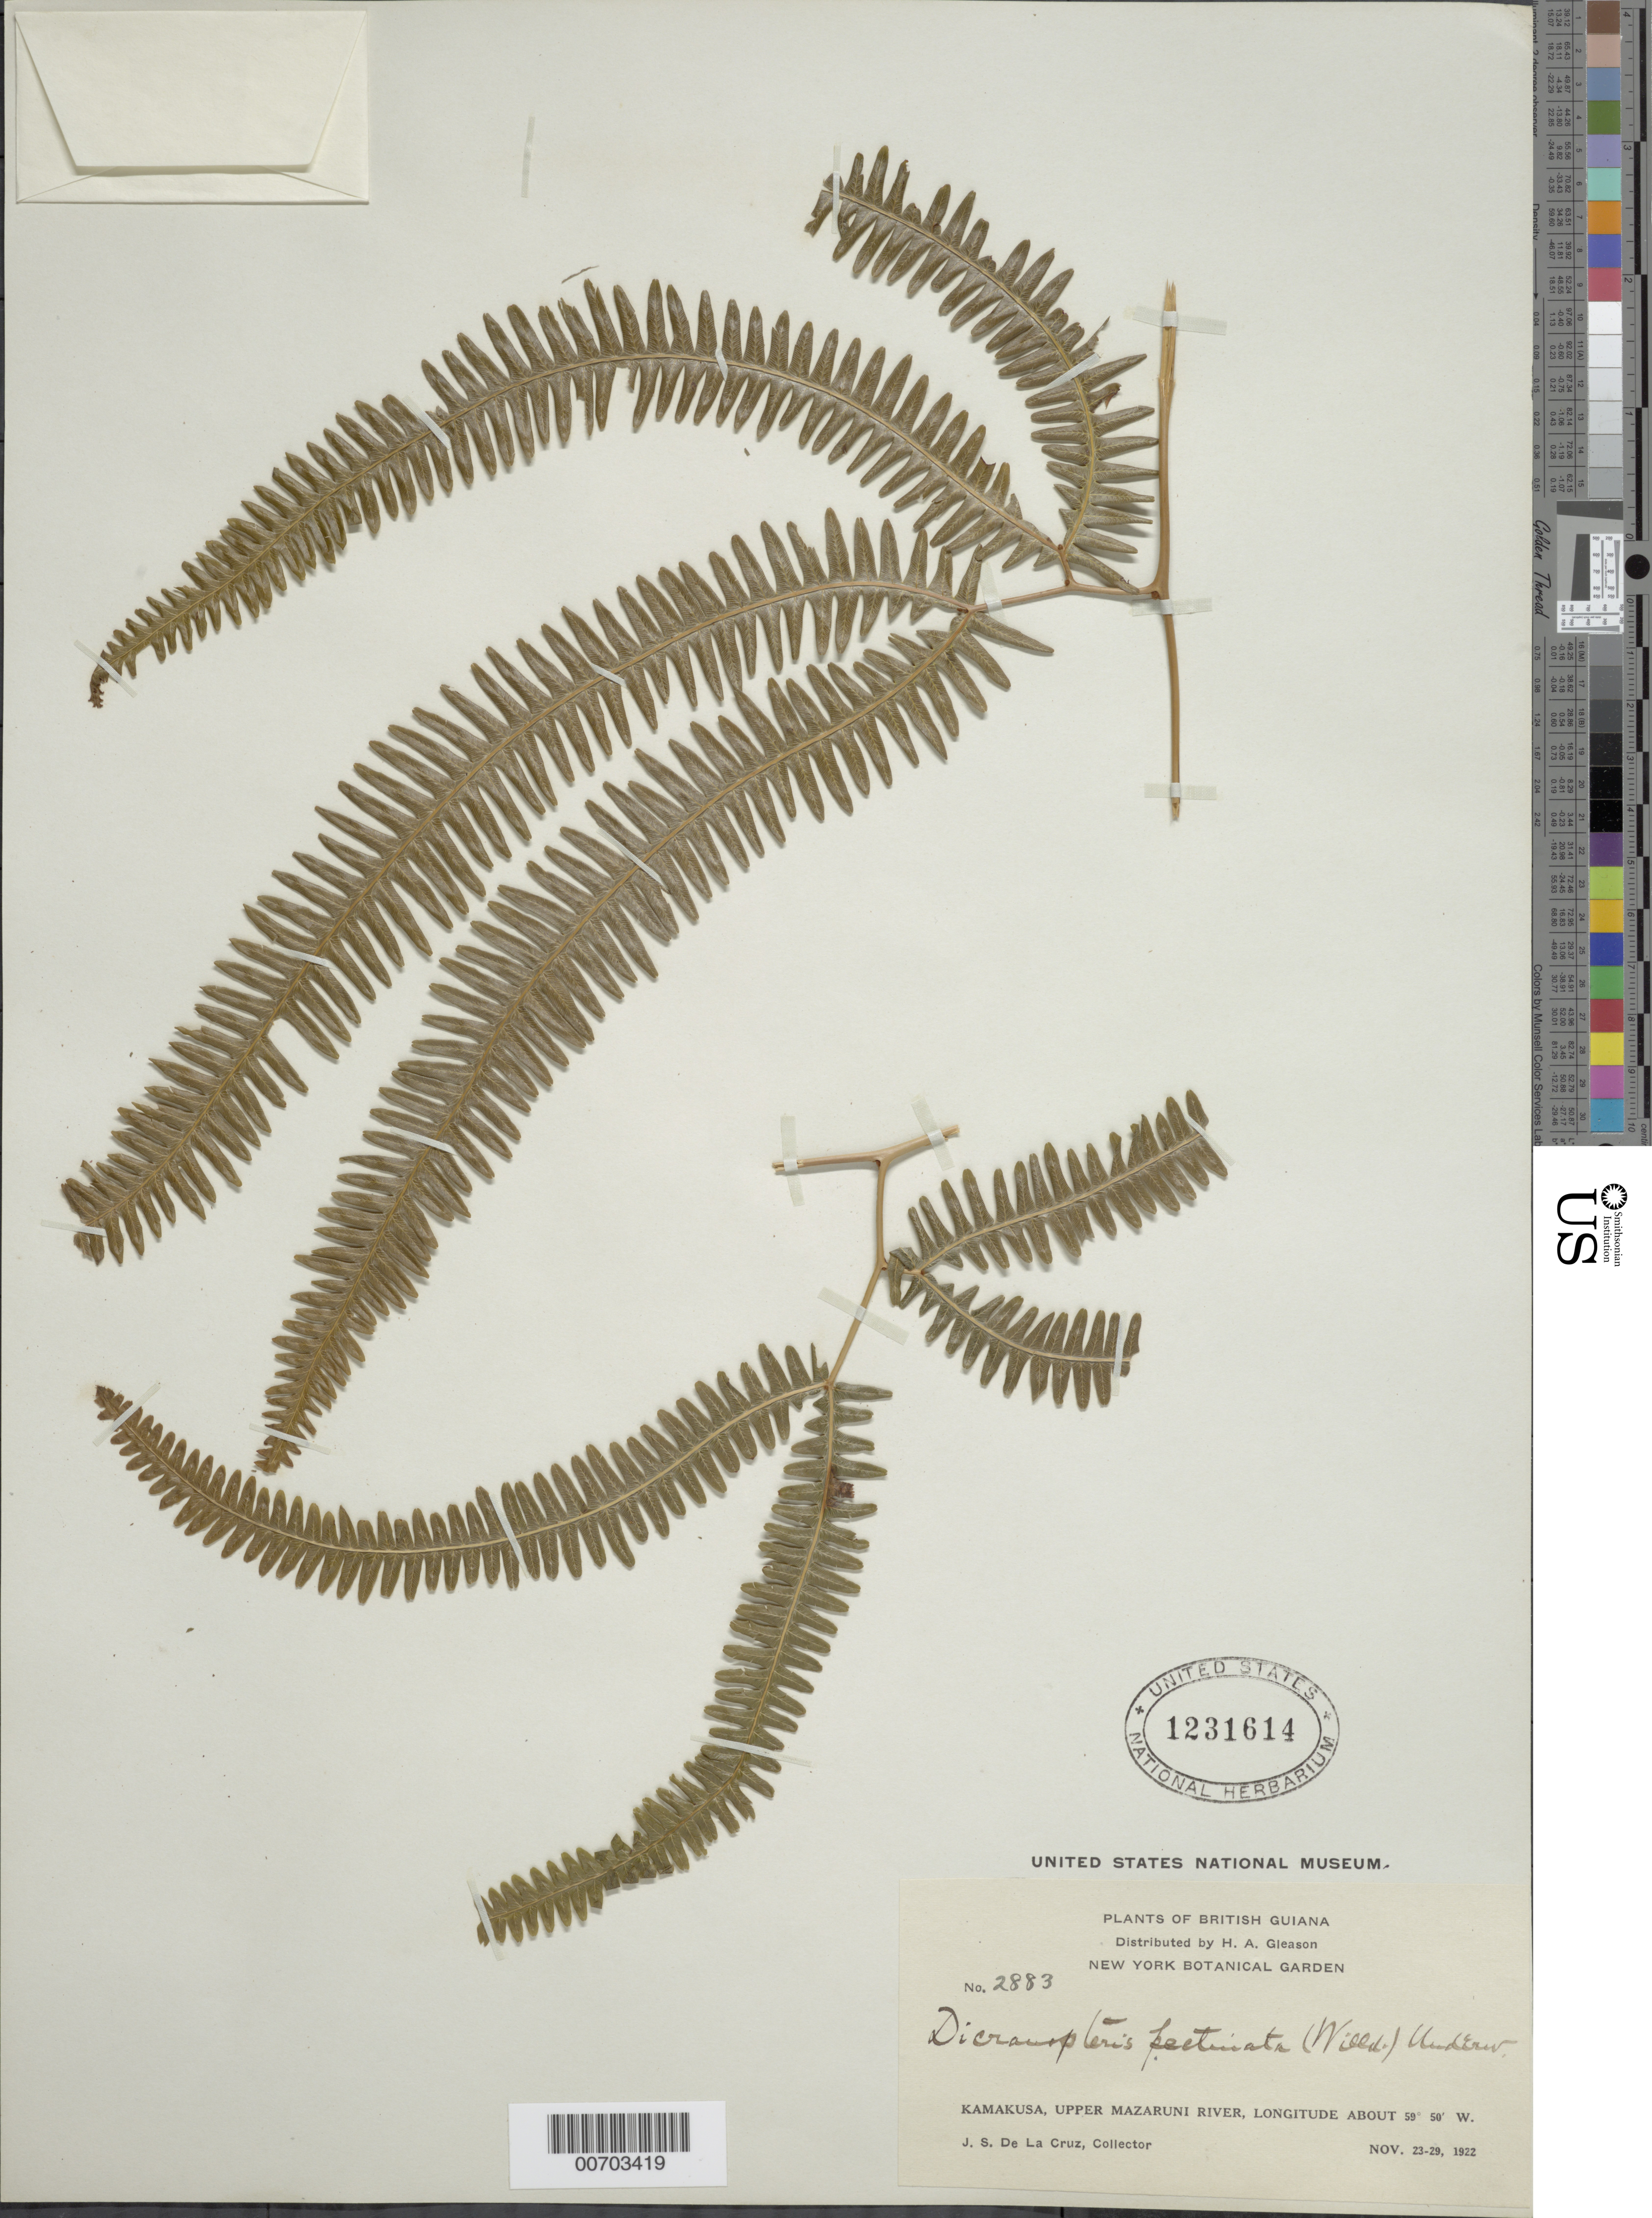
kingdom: Plantae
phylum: Tracheophyta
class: Polypodiopsida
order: Gleicheniales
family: Gleicheniaceae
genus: Gleichenella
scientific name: Gleichenella pectinata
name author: (Willd.) Ching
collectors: J. S. de la Cruz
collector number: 2883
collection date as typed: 23-Nov-22 to 29-Nov-22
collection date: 1922-11-23/1922-11-29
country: Guyana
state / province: Cuyuni-Mazaruni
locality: Kamakusa, Upper Mazaruni R.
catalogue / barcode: US 1231614